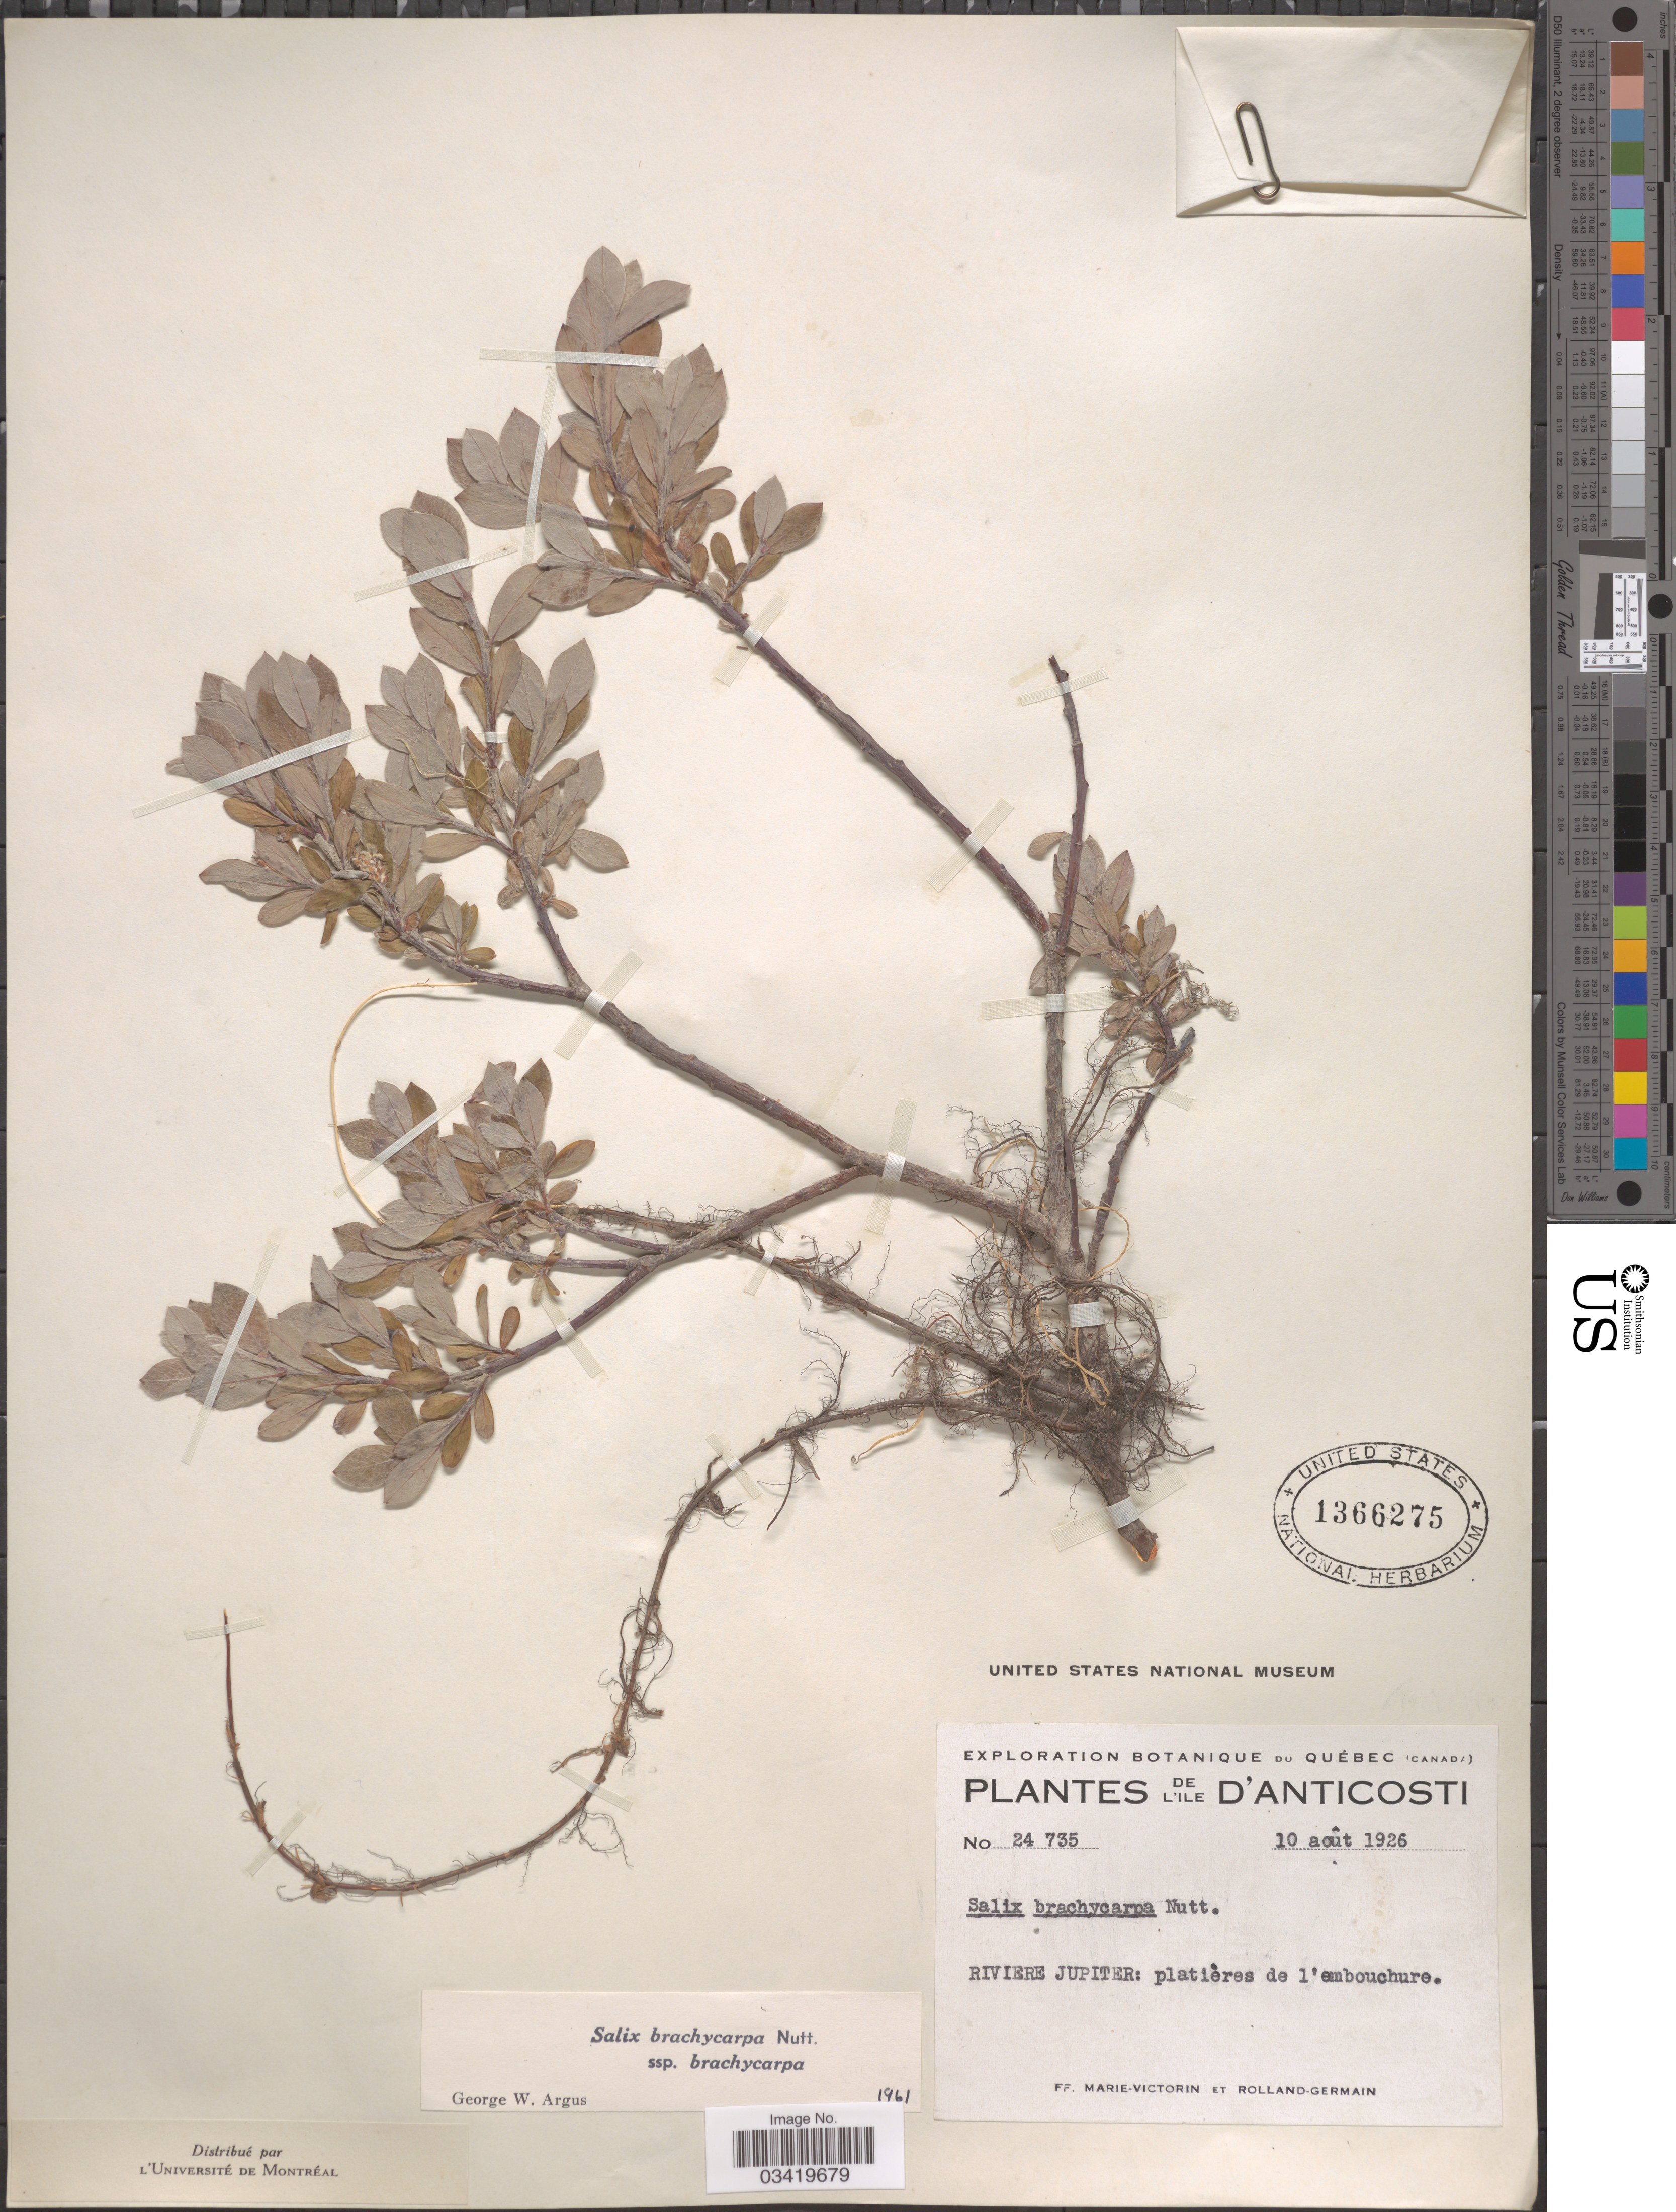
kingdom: Plantae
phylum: Tracheophyta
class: Magnoliopsida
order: Malpighiales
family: Salicaceae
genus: Salix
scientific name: Salix brachycarpa subsp. brachycarpa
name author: Nutt.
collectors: F. Marie-Victorin & Rolland-Germain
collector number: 24735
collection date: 1926-08-10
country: Canada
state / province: Quebec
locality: De L'Ile D'Anticosti. Riviere Jupiter: platières de l'embouchure.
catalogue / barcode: US 1366275